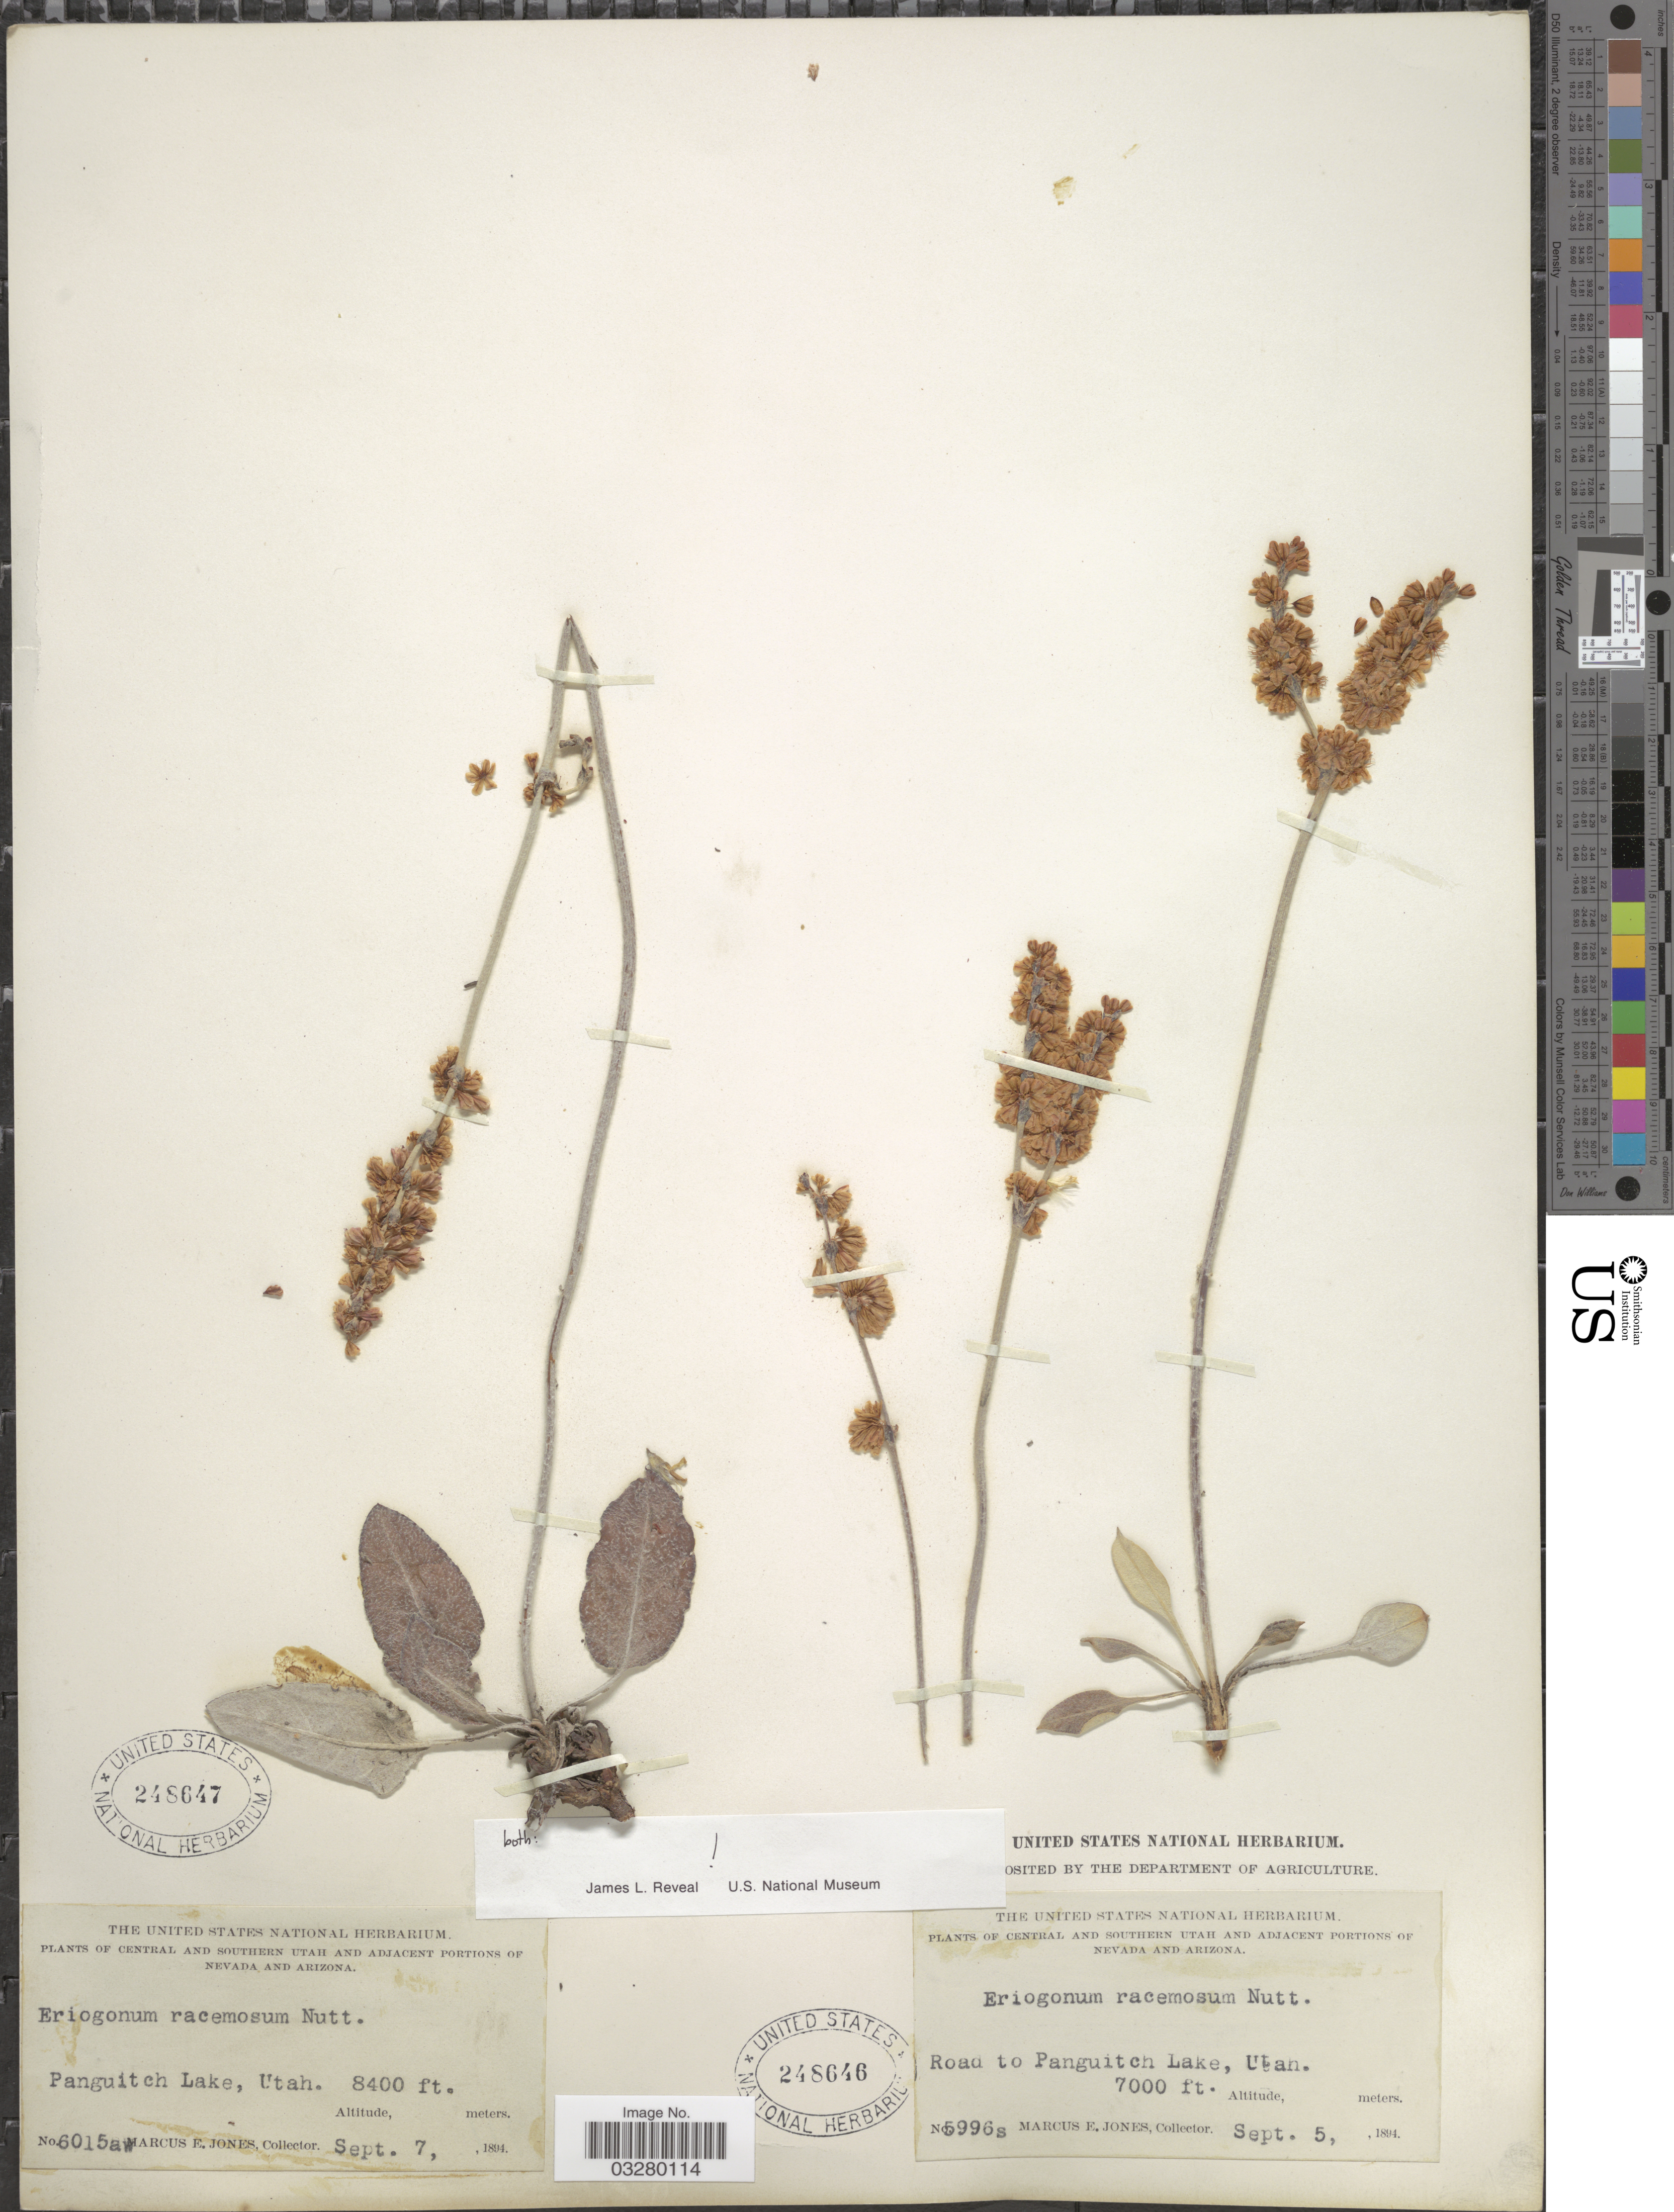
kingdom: Plantae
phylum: Tracheophyta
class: Magnoliopsida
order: Caryophyllales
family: Polygonaceae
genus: Eriogonum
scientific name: Eriogonum racemosum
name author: Nutt.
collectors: M. E. Jones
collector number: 5996s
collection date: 1894-09-05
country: United States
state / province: Utah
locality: Central and Southern Utah. Road to Panguitch Lake.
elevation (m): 2134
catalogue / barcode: US 248646-2